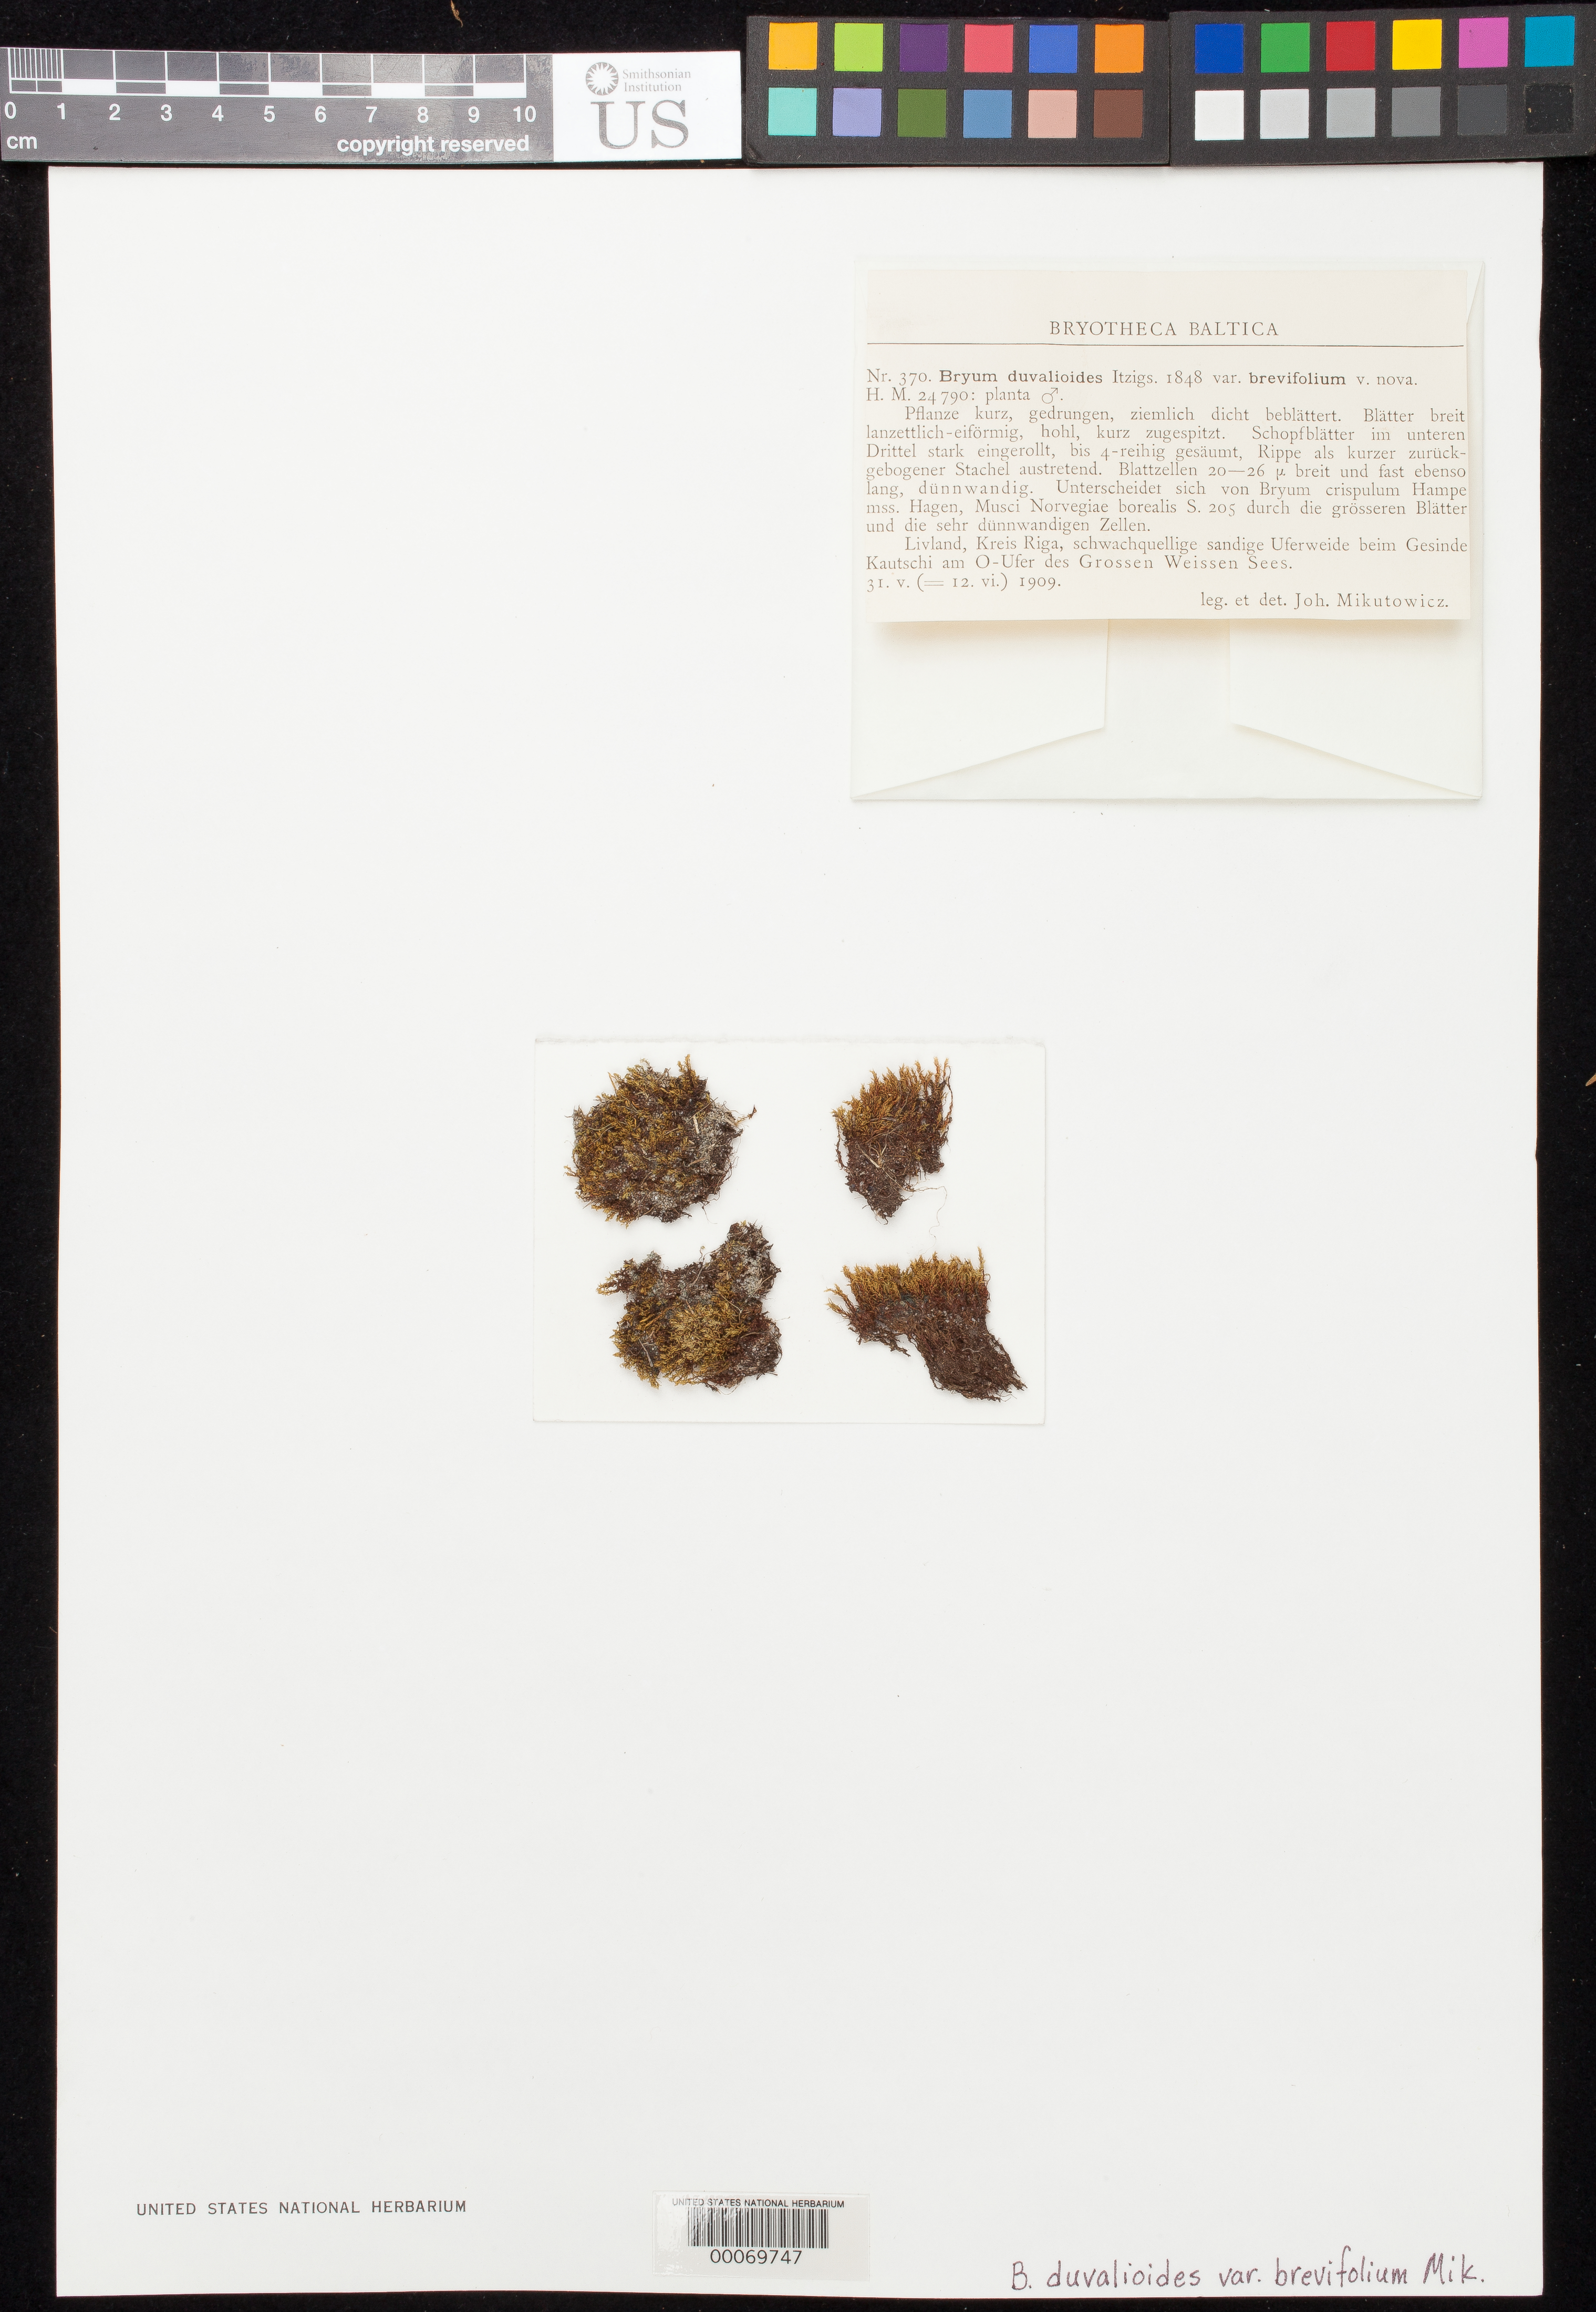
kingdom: Plantae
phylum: Bryophyta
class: Bryopsida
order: Bryales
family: Bryaceae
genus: Bryum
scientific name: Bryum duvalioides var. brevifolium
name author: Mikut.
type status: Isotype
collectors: J. M. Mikutowicz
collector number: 370 Bryoth. Balt.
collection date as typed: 31 May 1909 to 12 Jun 1909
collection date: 1909-05-31/1909-06-12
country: Latvia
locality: Kreis Riga. [Riga District]